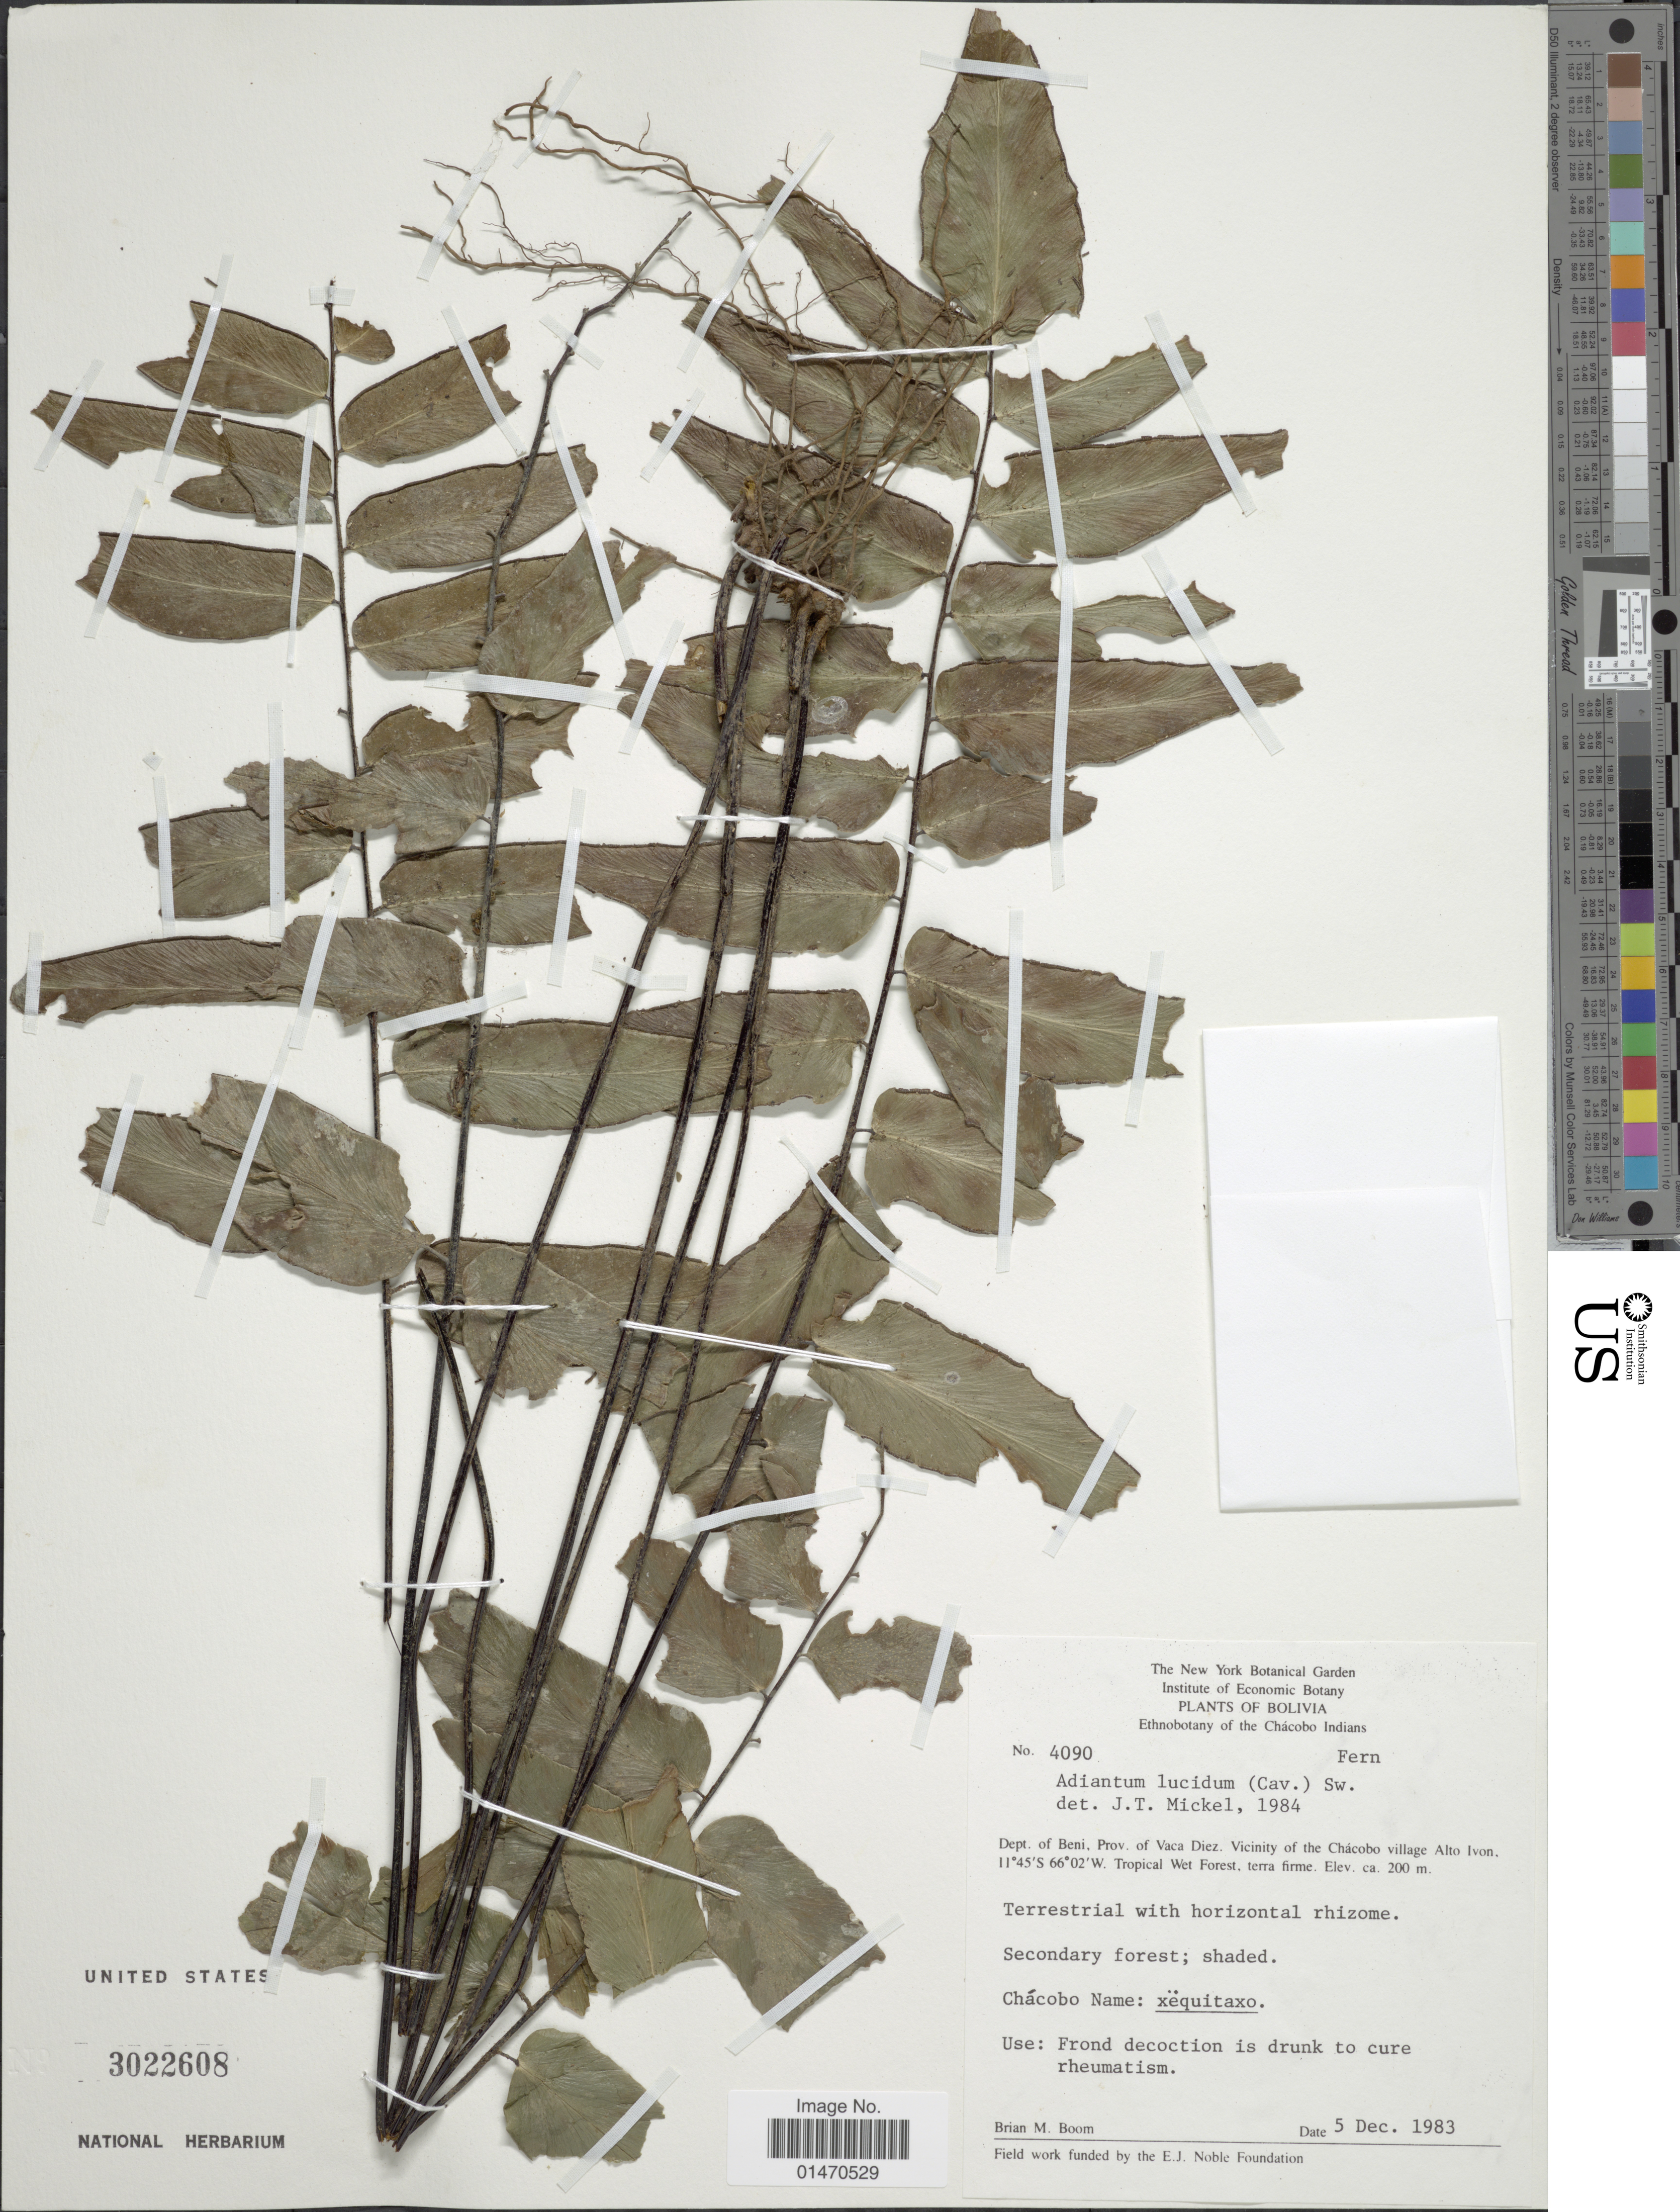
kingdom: Plantae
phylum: Tracheophyta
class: Polypodiopsida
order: Polypodiales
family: Pteridaceae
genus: Adiantum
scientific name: Adiantum lucidum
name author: (Cav.) Sw.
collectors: B. M. Boom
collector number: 4090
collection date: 1983-12-05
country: Bolivia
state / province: Beni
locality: Dept. Beni, prov. of Vaca Diez. Vicinity of the Chácobo village Alto Ivon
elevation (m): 200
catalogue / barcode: US 3022608